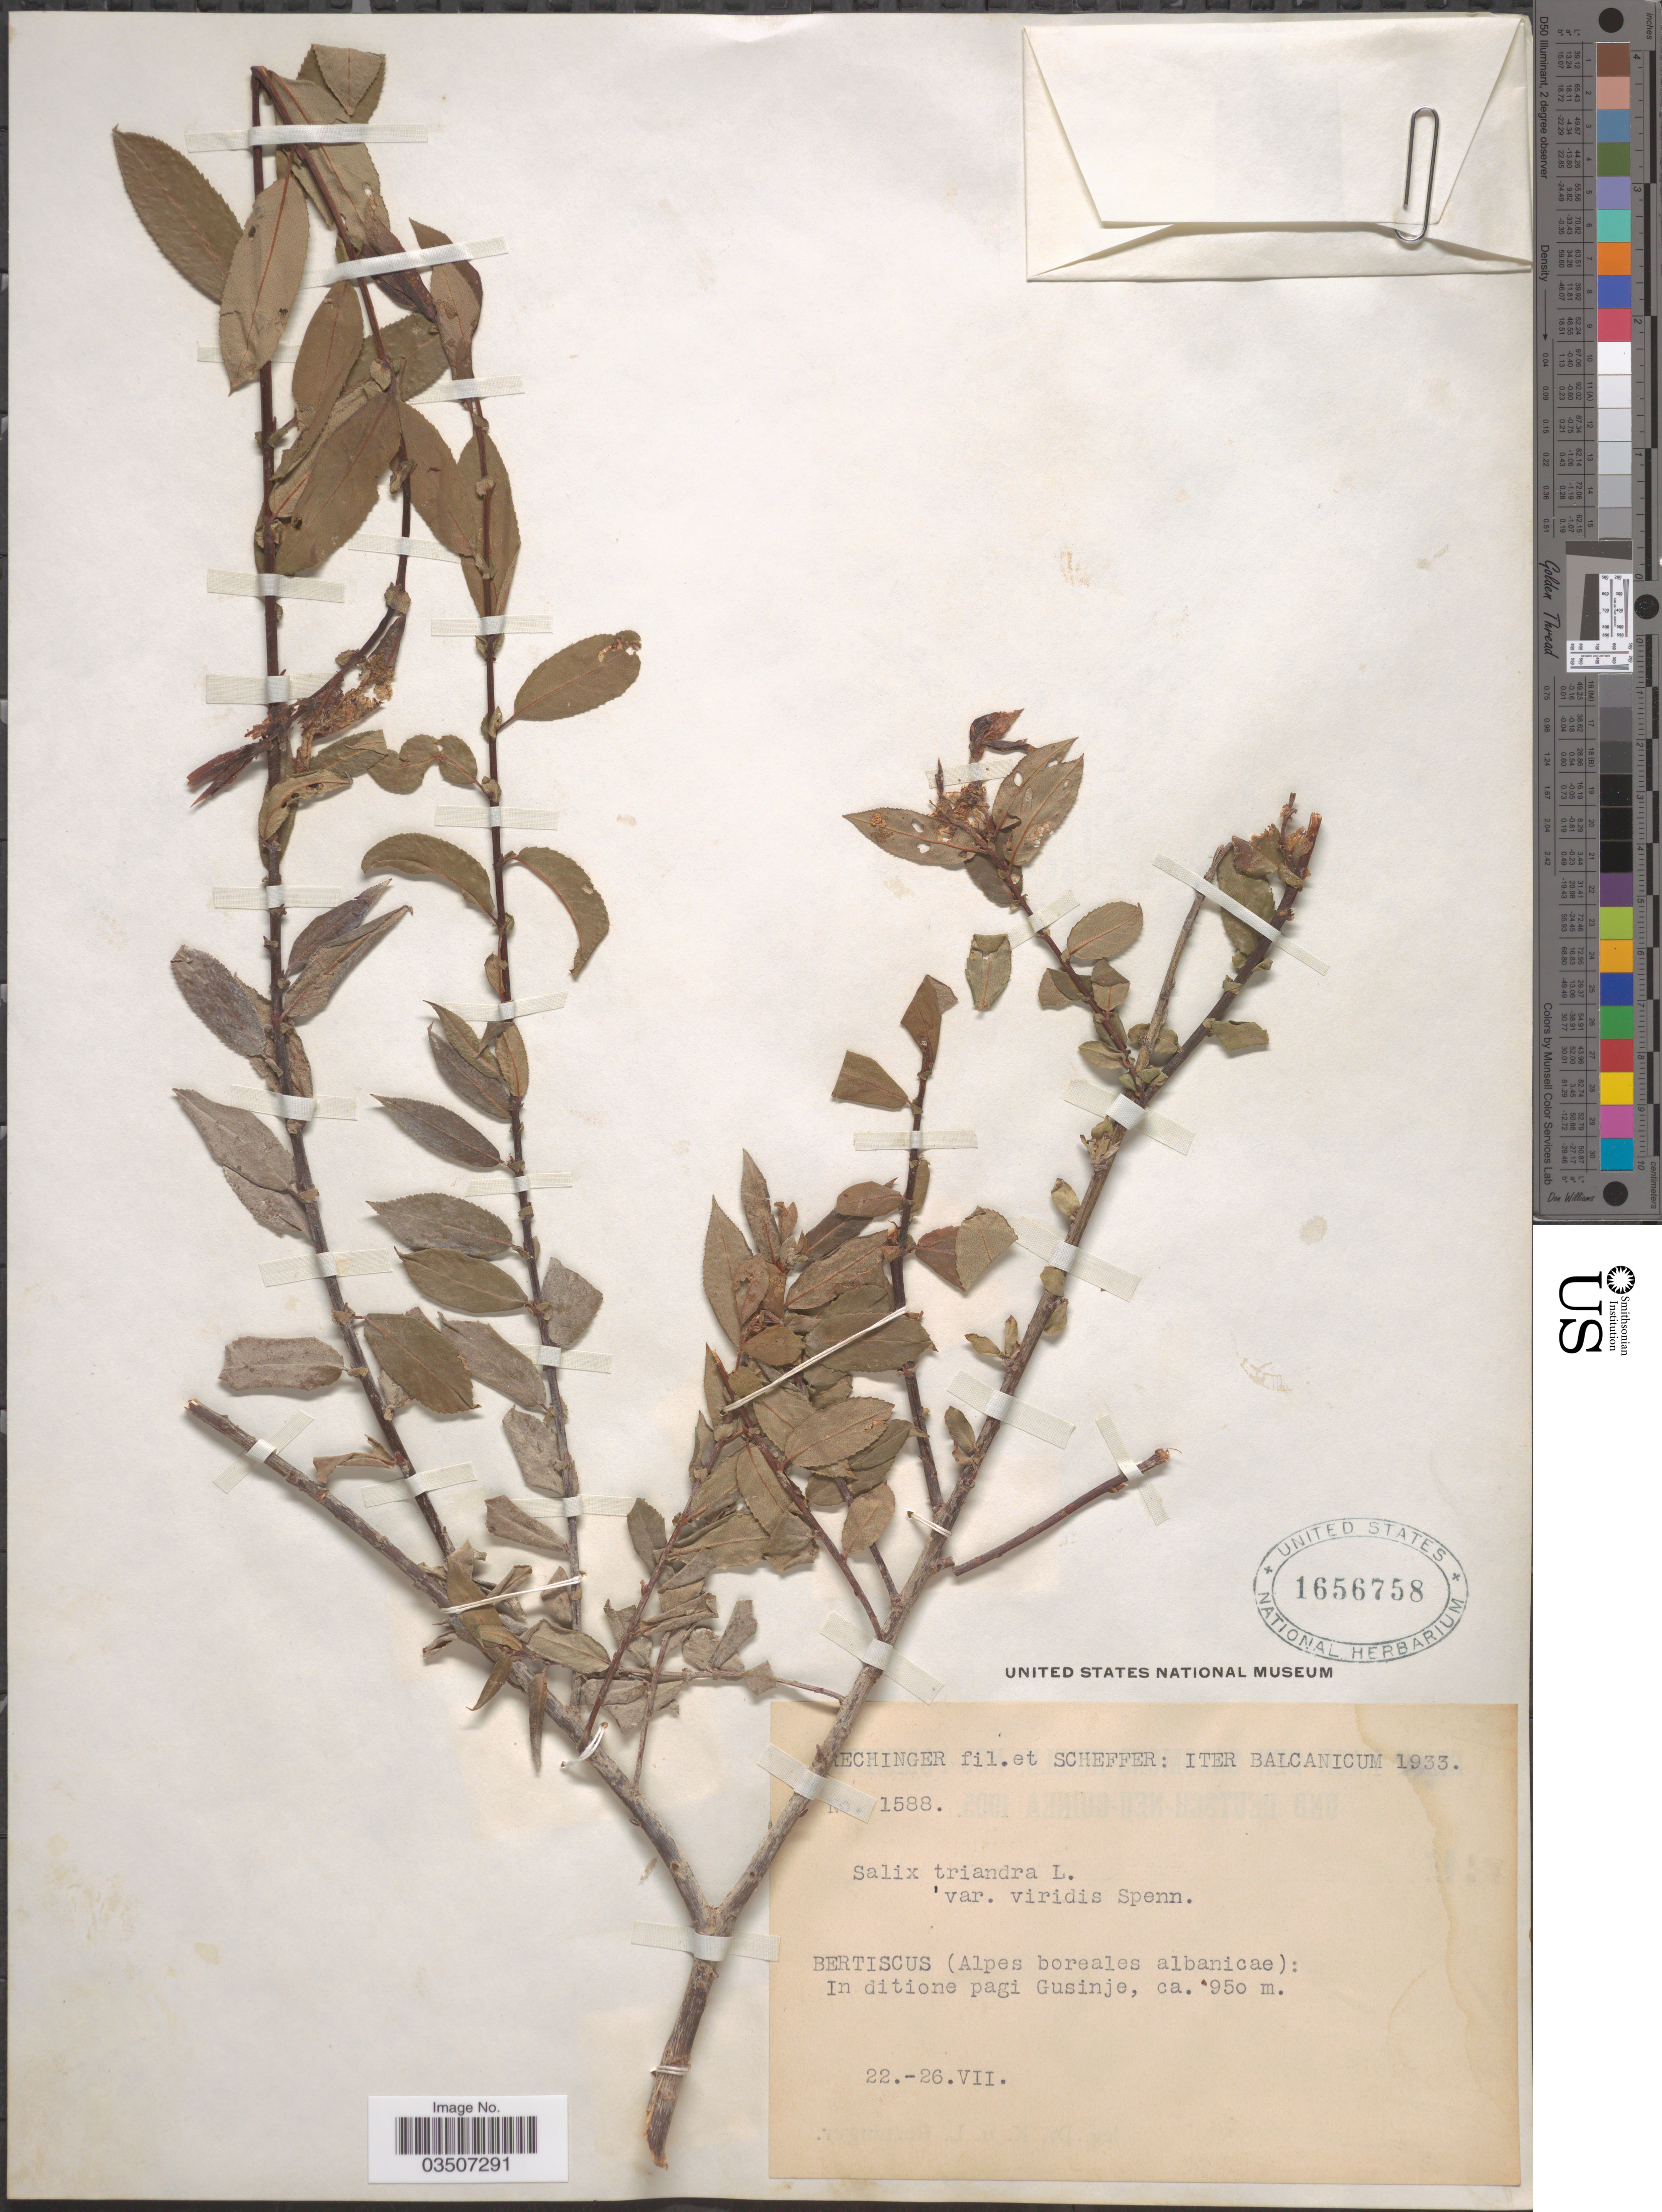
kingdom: Plantae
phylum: Tracheophyta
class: Magnoliopsida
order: Malpighiales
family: Salicaceae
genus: Salix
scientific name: Salix triandra var. viridis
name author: Spenn.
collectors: -- Rechinger & Scheffer, --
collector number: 1588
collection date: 1933-07-22/1933-07-26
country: Albania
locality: Iter Balcanicum. Bertiscus (Alpes boreales albanicae): In ditione pagi Gusinje.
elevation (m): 950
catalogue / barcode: US 1656758